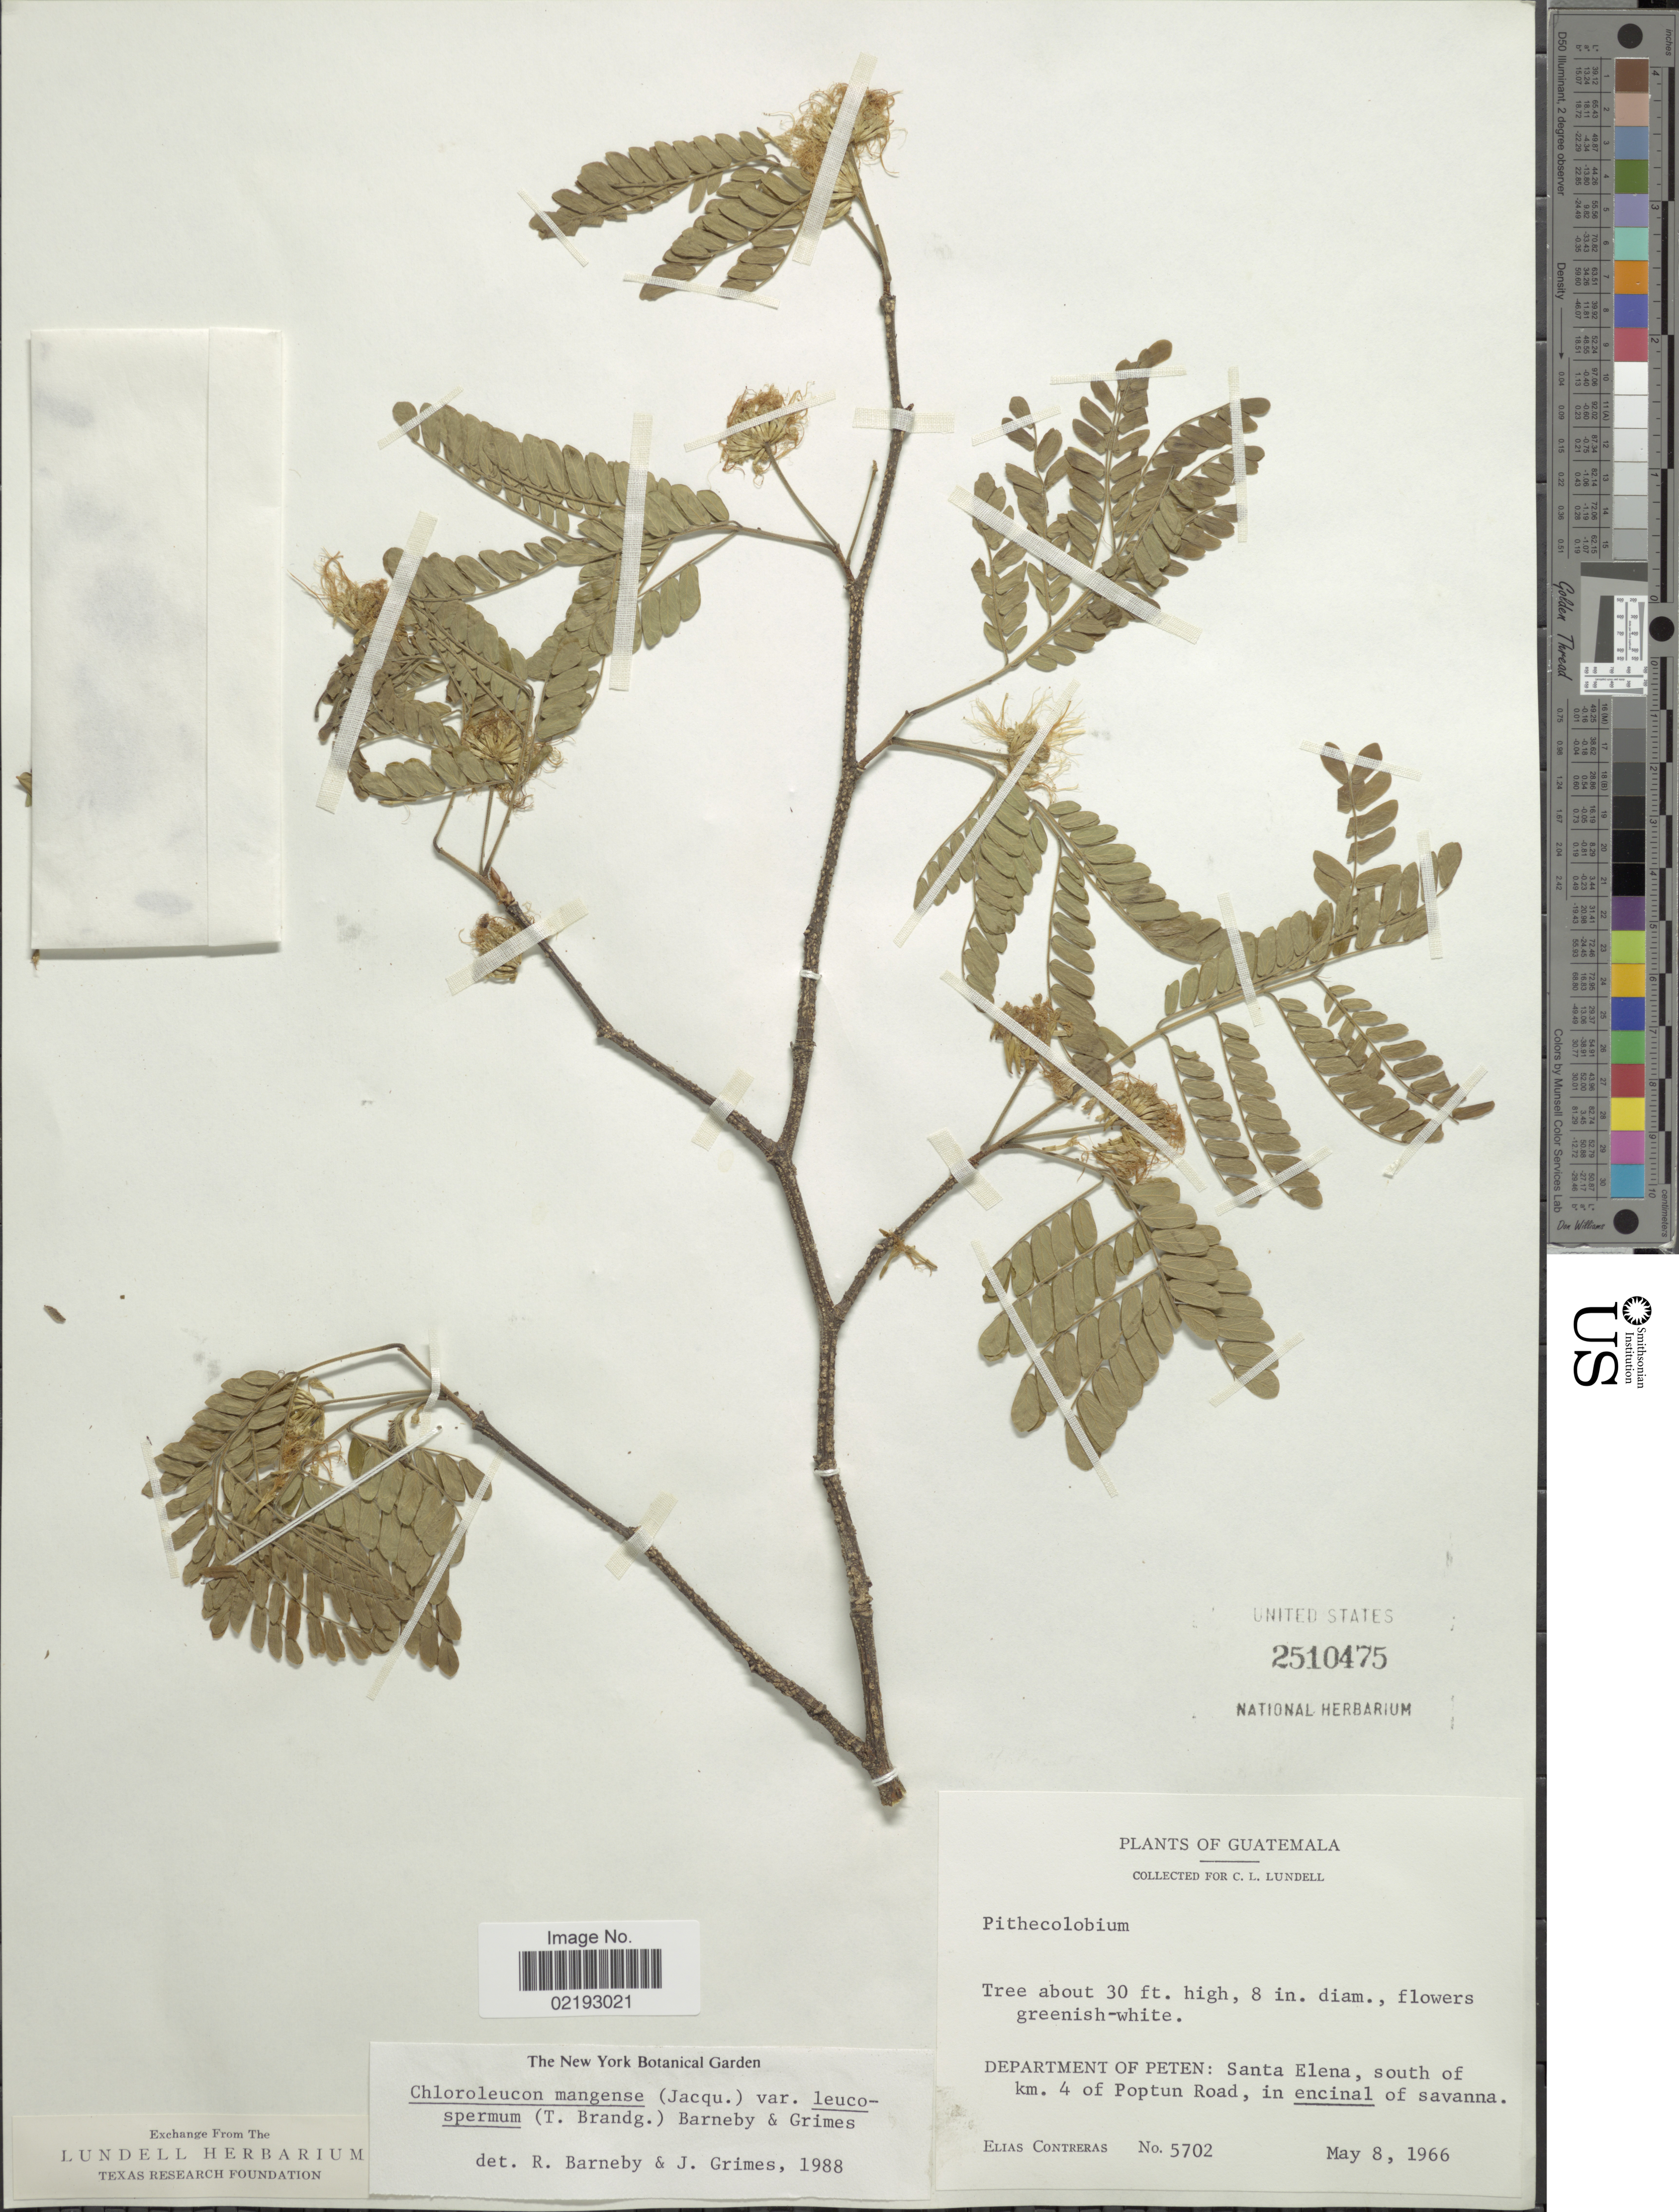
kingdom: Plantae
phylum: Tracheophyta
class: Magnoliopsida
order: Fabales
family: Fabaceae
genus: Chloroleucon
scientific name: Chloroleucon mangense var. leucospermum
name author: (Brandegee) Barneby & J.W. Grimes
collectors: E. Contreras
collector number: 5702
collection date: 1966-05-08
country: Guatemala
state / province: El Petén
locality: Santa Elena, south of km 4 of Poptun Road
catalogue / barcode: US 2510475